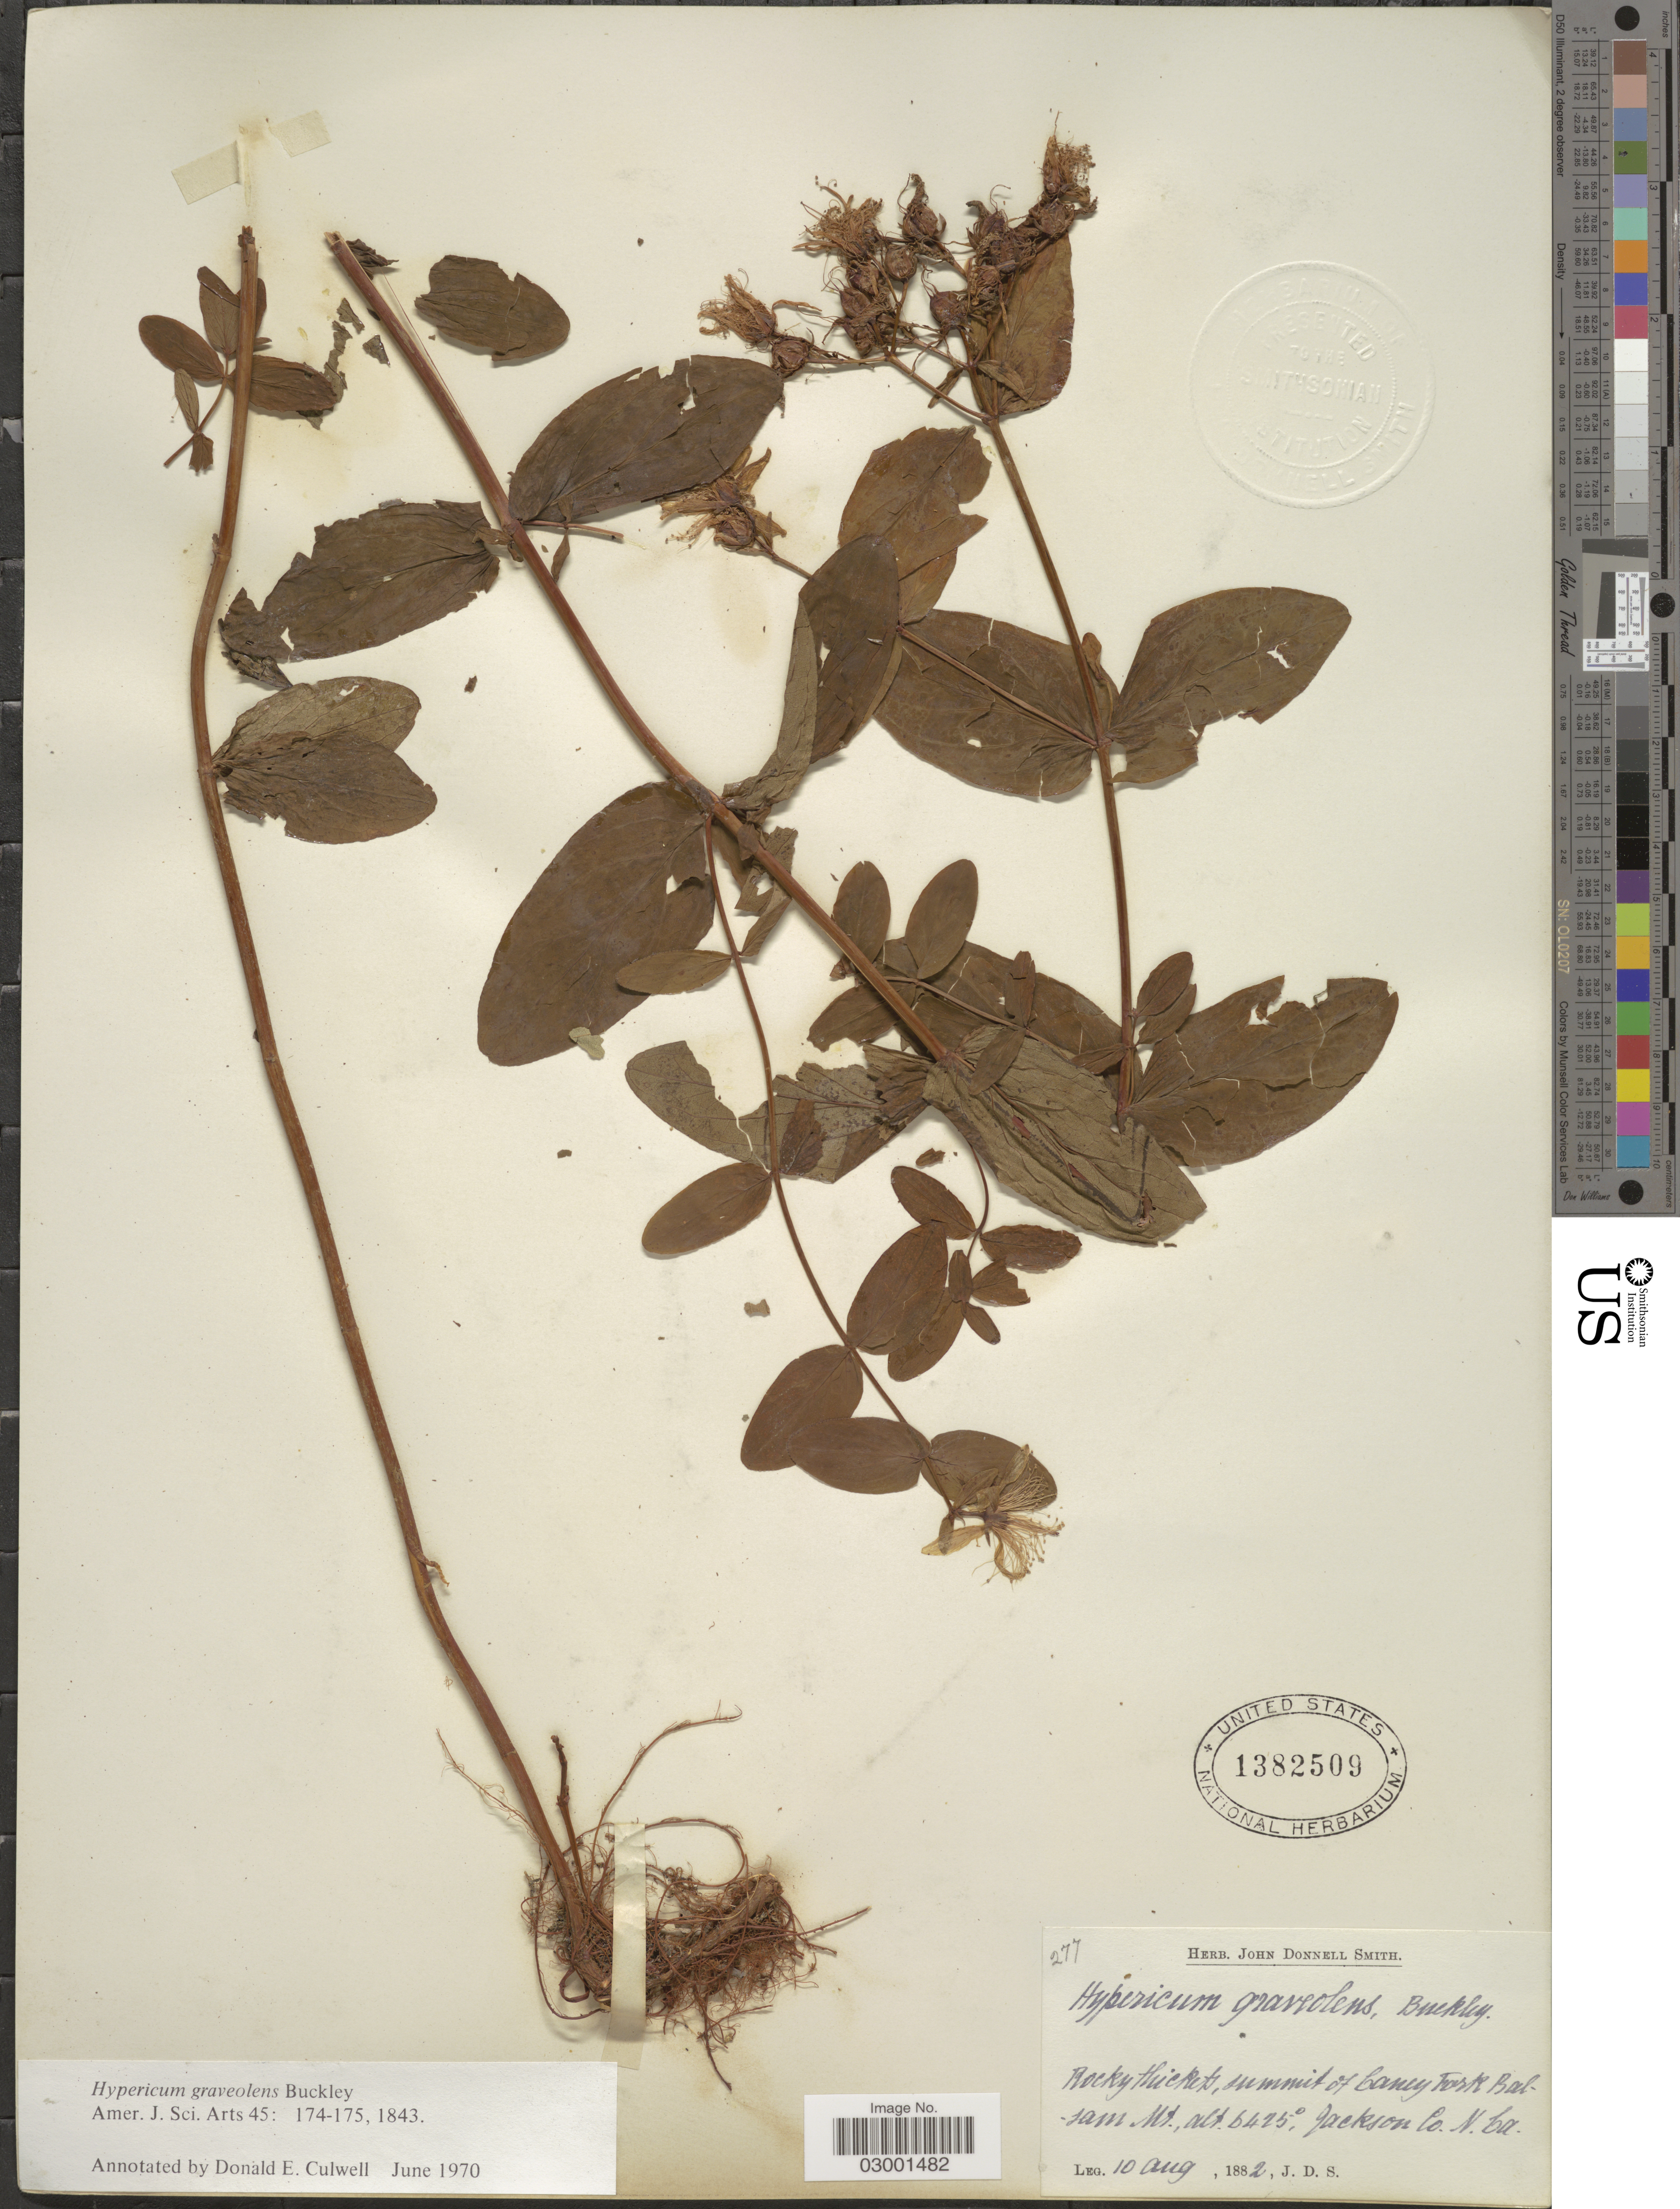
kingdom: Plantae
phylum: Tracheophyta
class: Magnoliopsida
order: Malpighiales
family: Hypericaceae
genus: Hypericum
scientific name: Hypericum graveolens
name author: Buckley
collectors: J. Donnell Smith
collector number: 277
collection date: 1882-08-10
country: United States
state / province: North Carolina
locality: Summit of Caney Fork Balsam Mt., Jackson Co. N. Ca.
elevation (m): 1958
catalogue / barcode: US 1382509